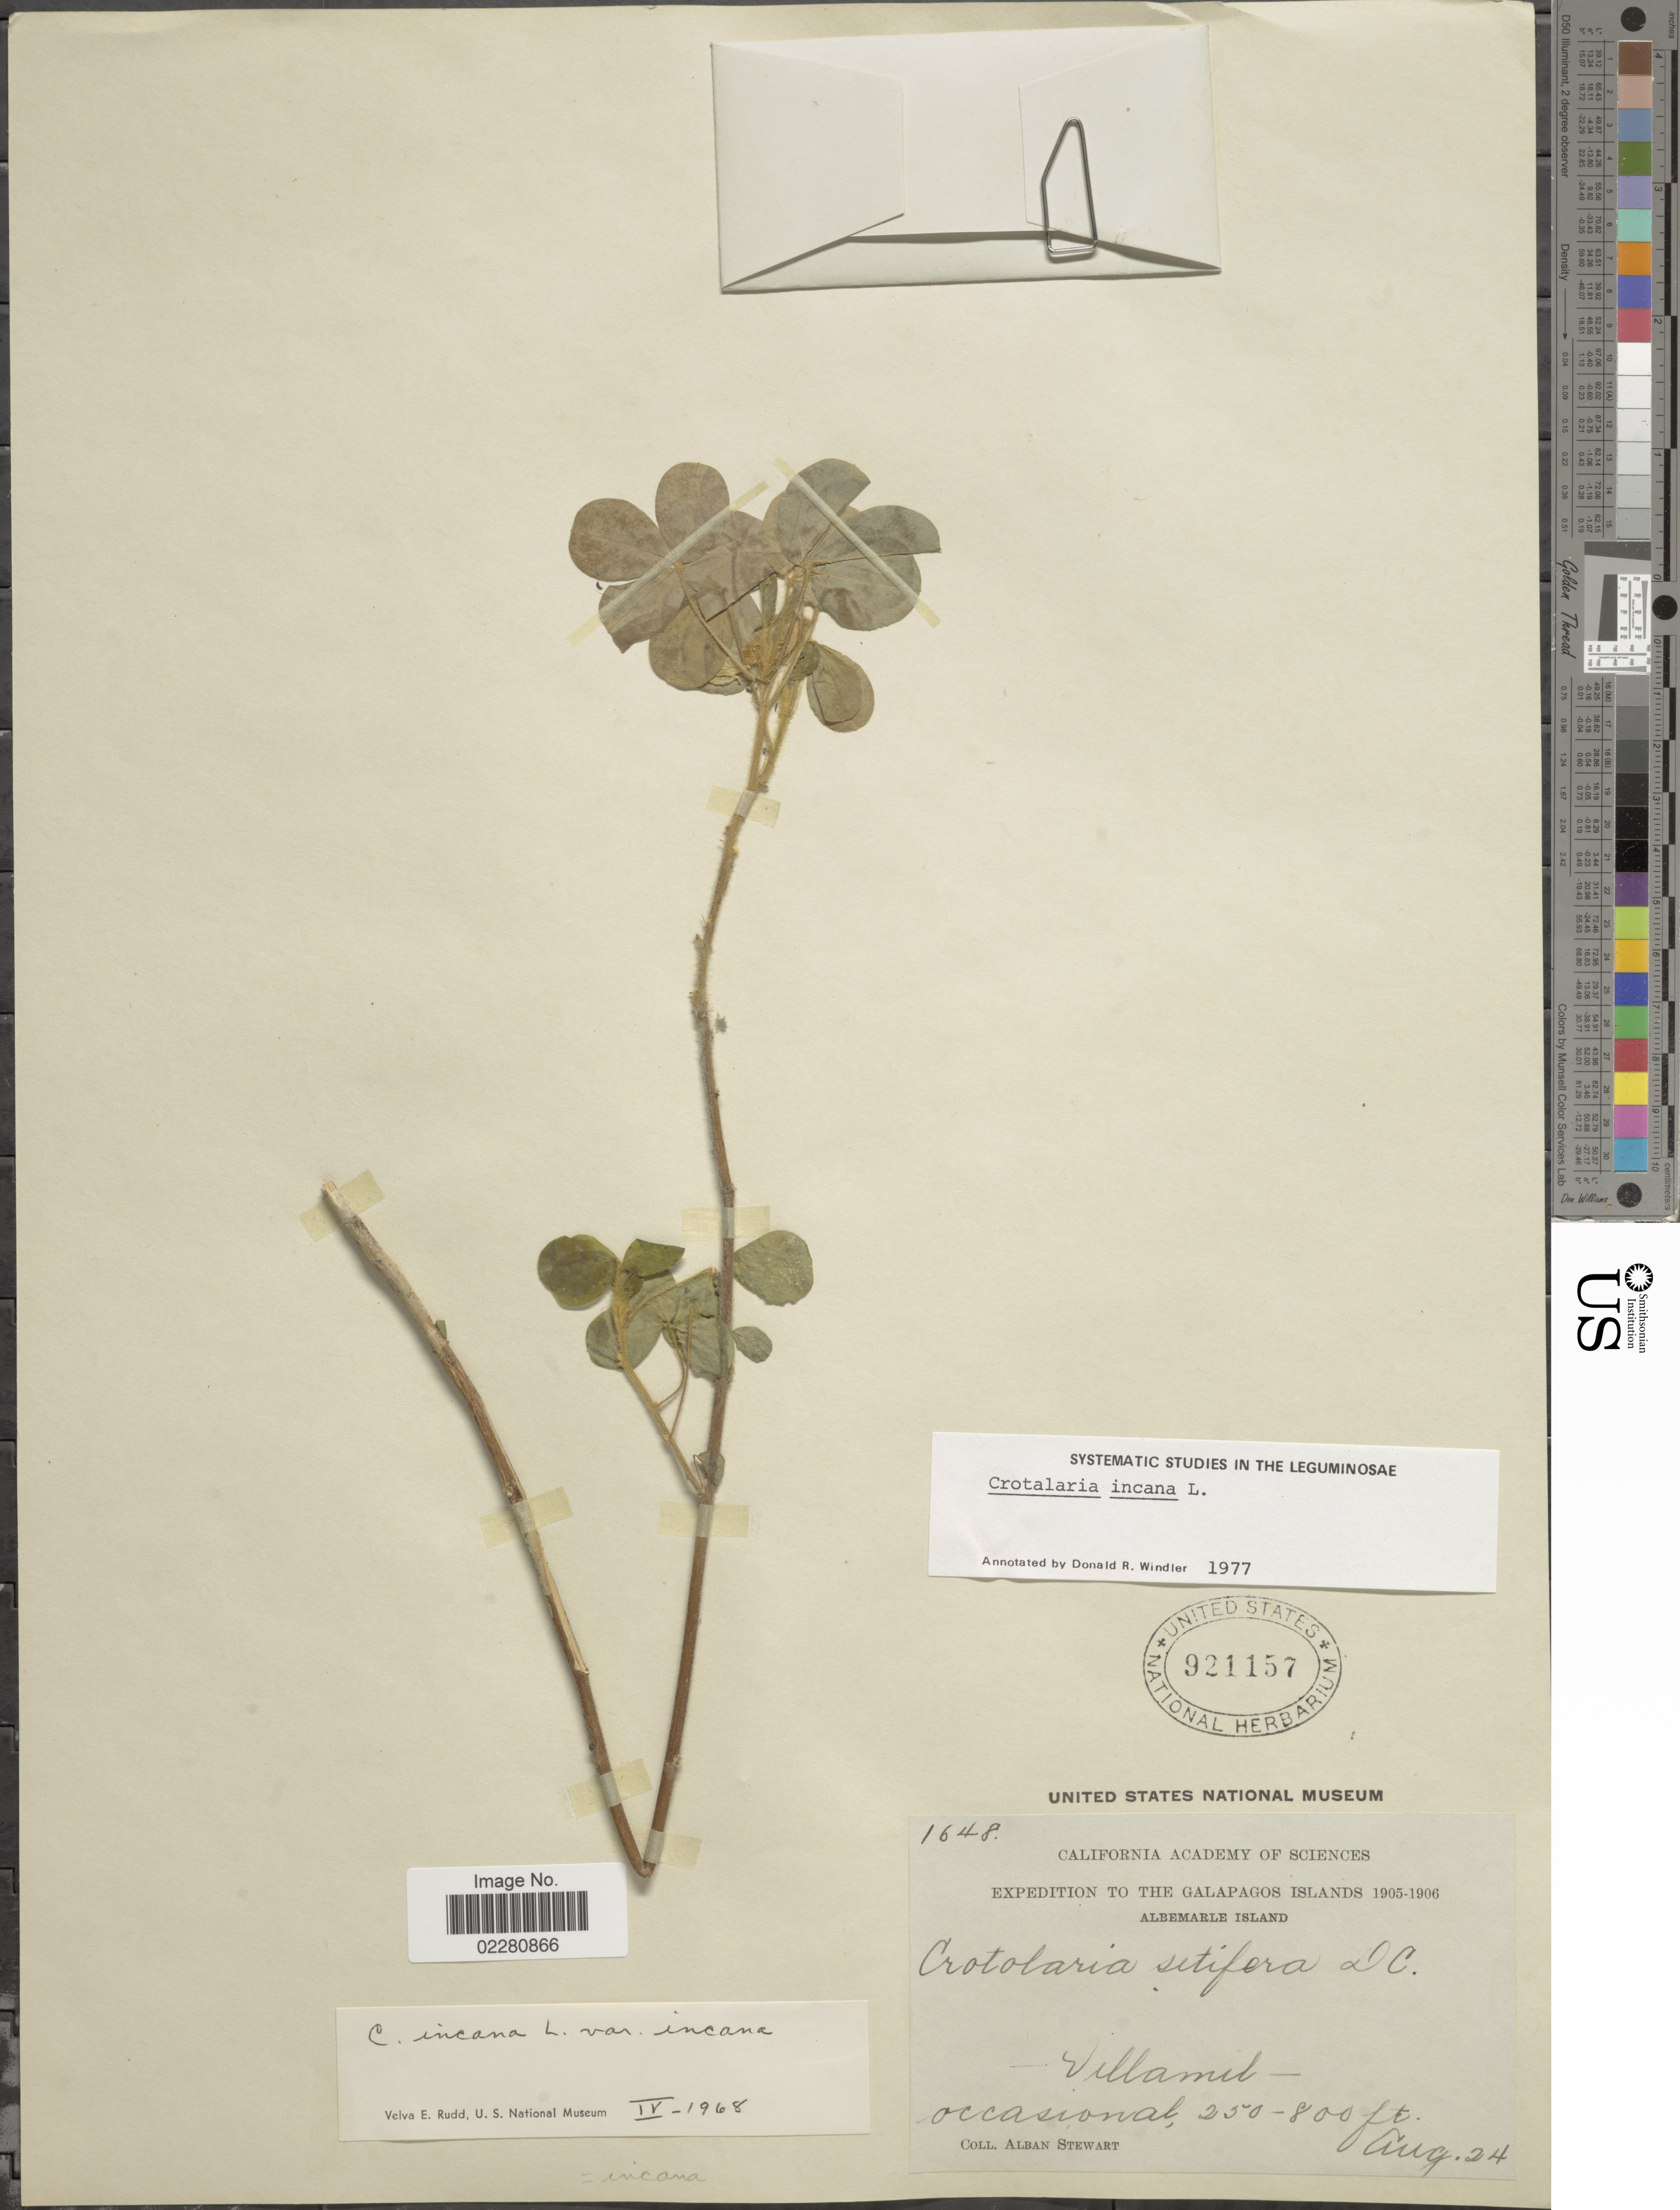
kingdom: Plantae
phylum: Tracheophyta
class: Magnoliopsida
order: Fabales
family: Fabaceae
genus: Crotalaria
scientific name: Crotalaria incana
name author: L.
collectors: A. Stewart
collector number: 1648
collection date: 1905-08-24/1906-08-24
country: Ecuador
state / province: Colón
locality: Galapagos Islands. Albemarle Island. Villamit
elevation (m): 76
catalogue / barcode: US 921157